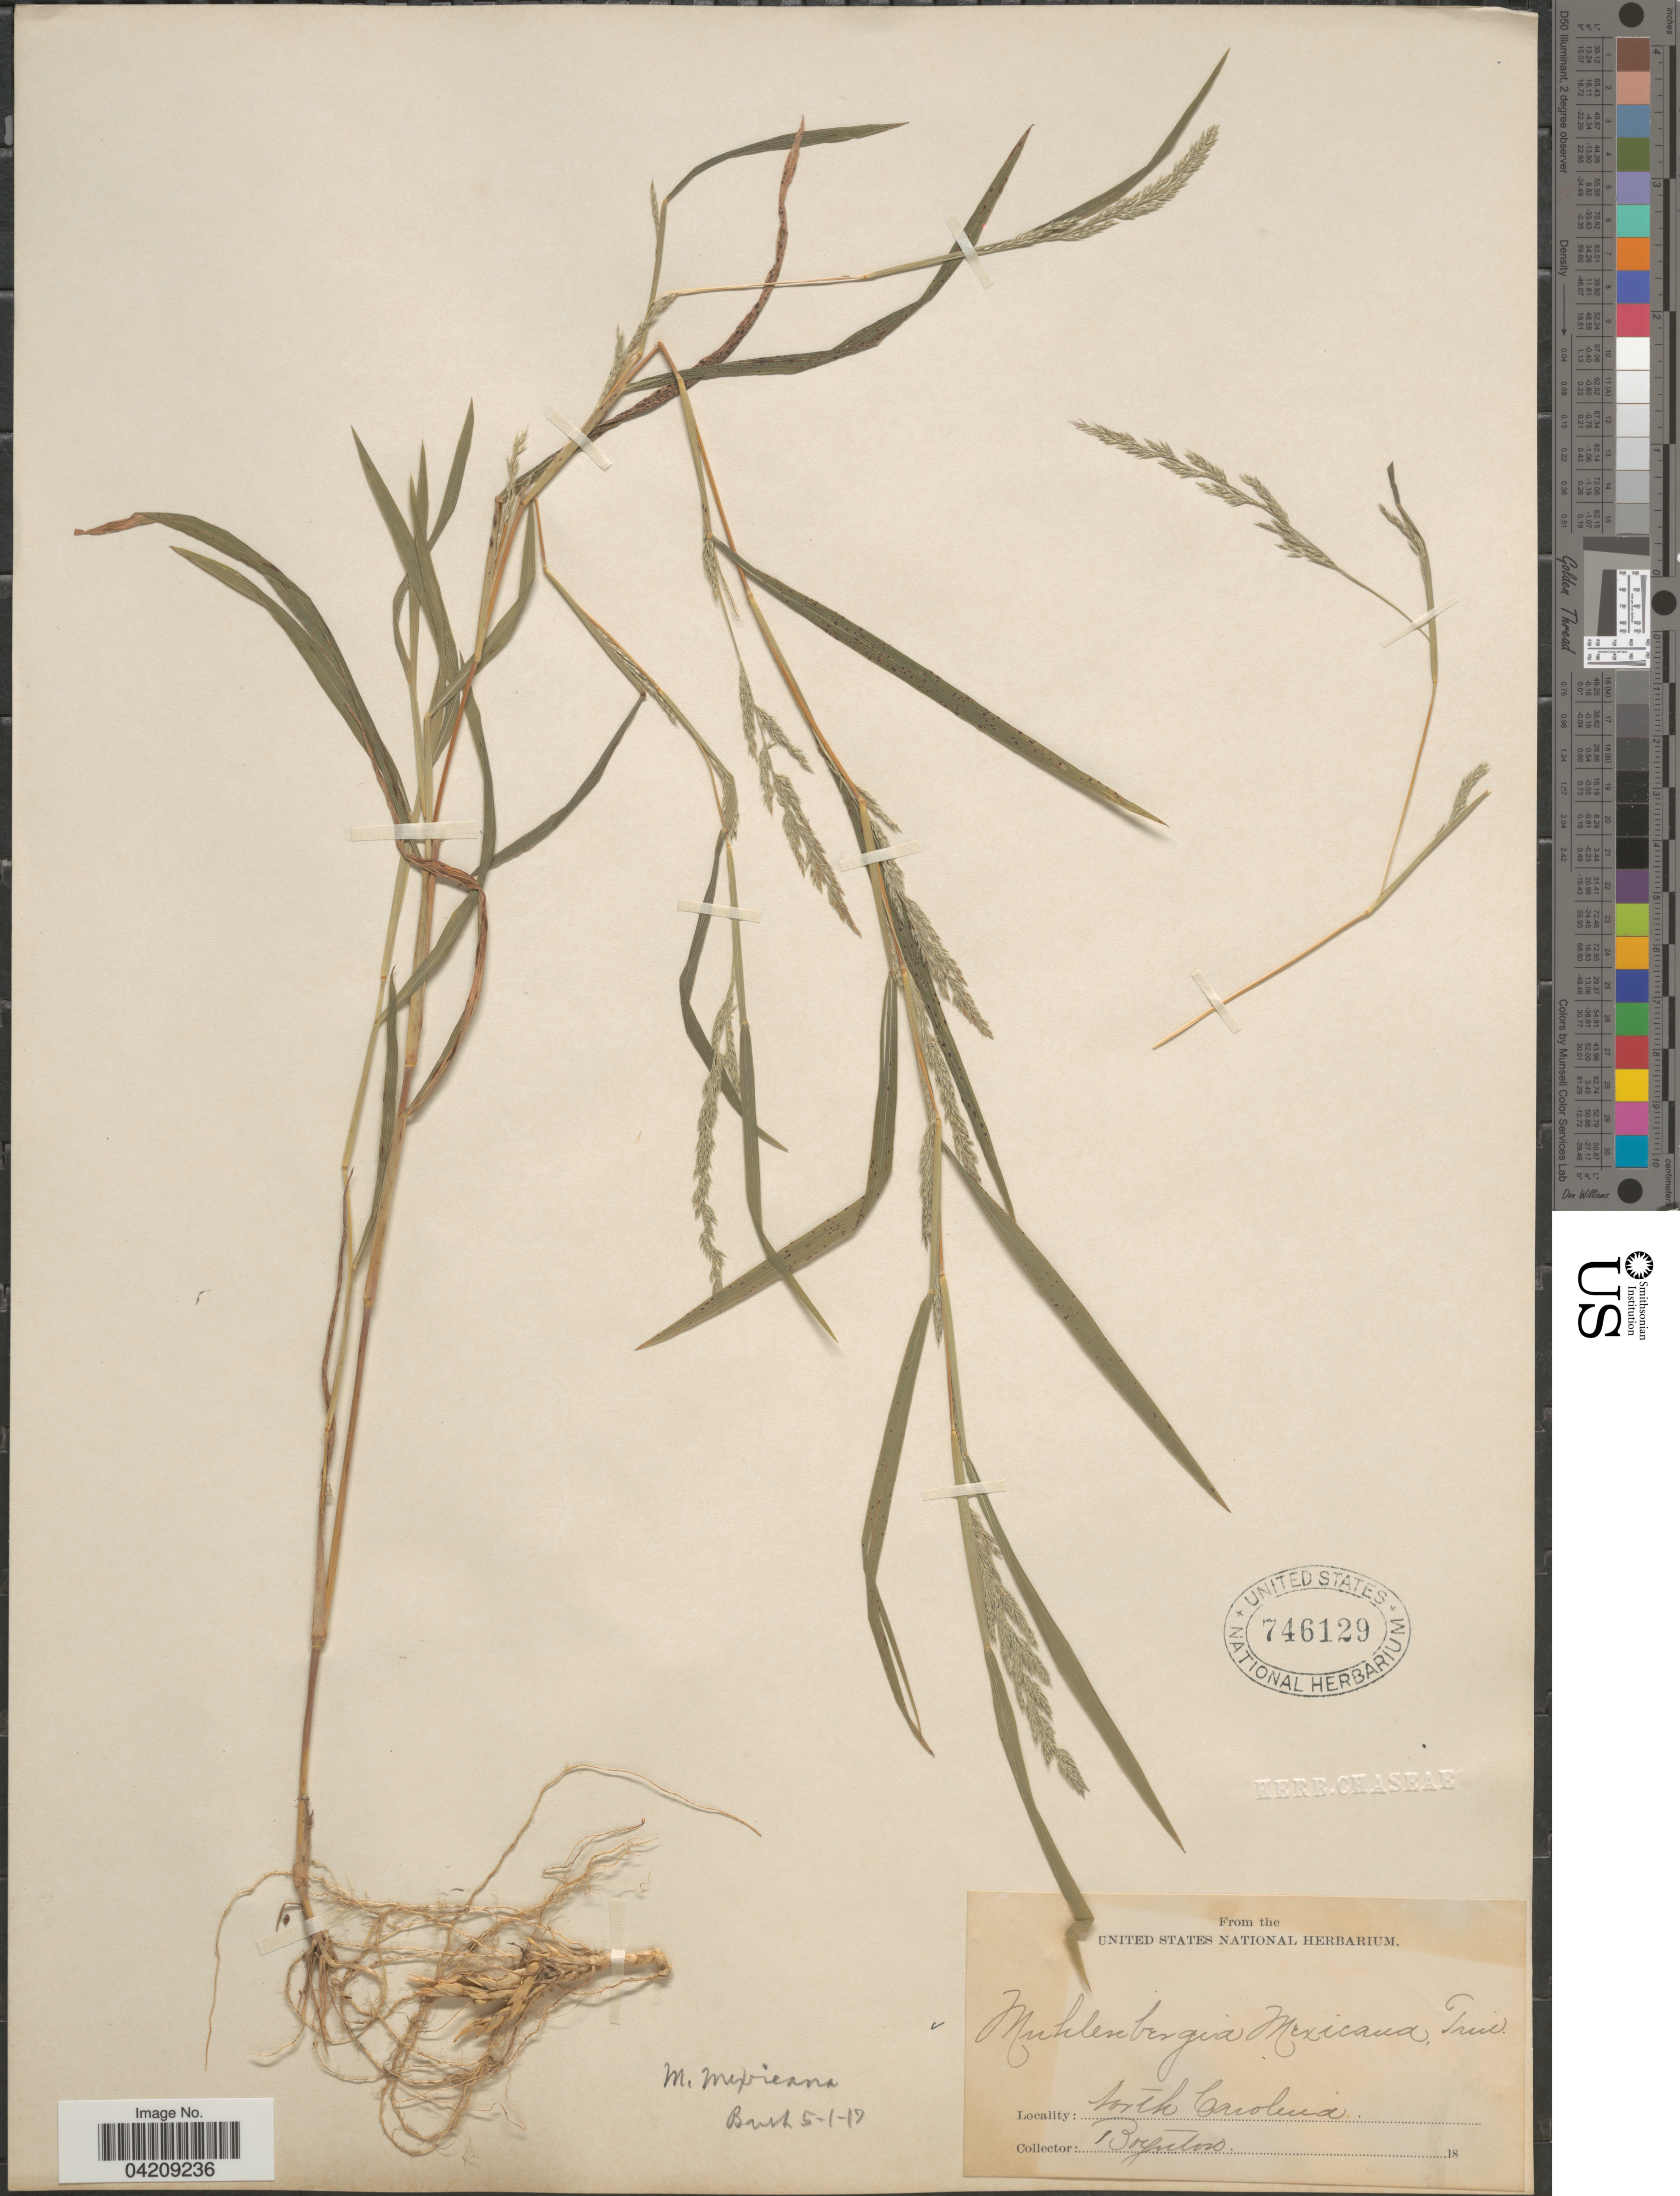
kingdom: Plantae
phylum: Tracheophyta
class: Liliopsida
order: Poales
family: Poaceae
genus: Muhlenbergia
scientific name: Muhlenbergia frondosa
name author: (Poir.) Fernald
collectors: -. Boynton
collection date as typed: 18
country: United States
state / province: North Carolina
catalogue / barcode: US 746129